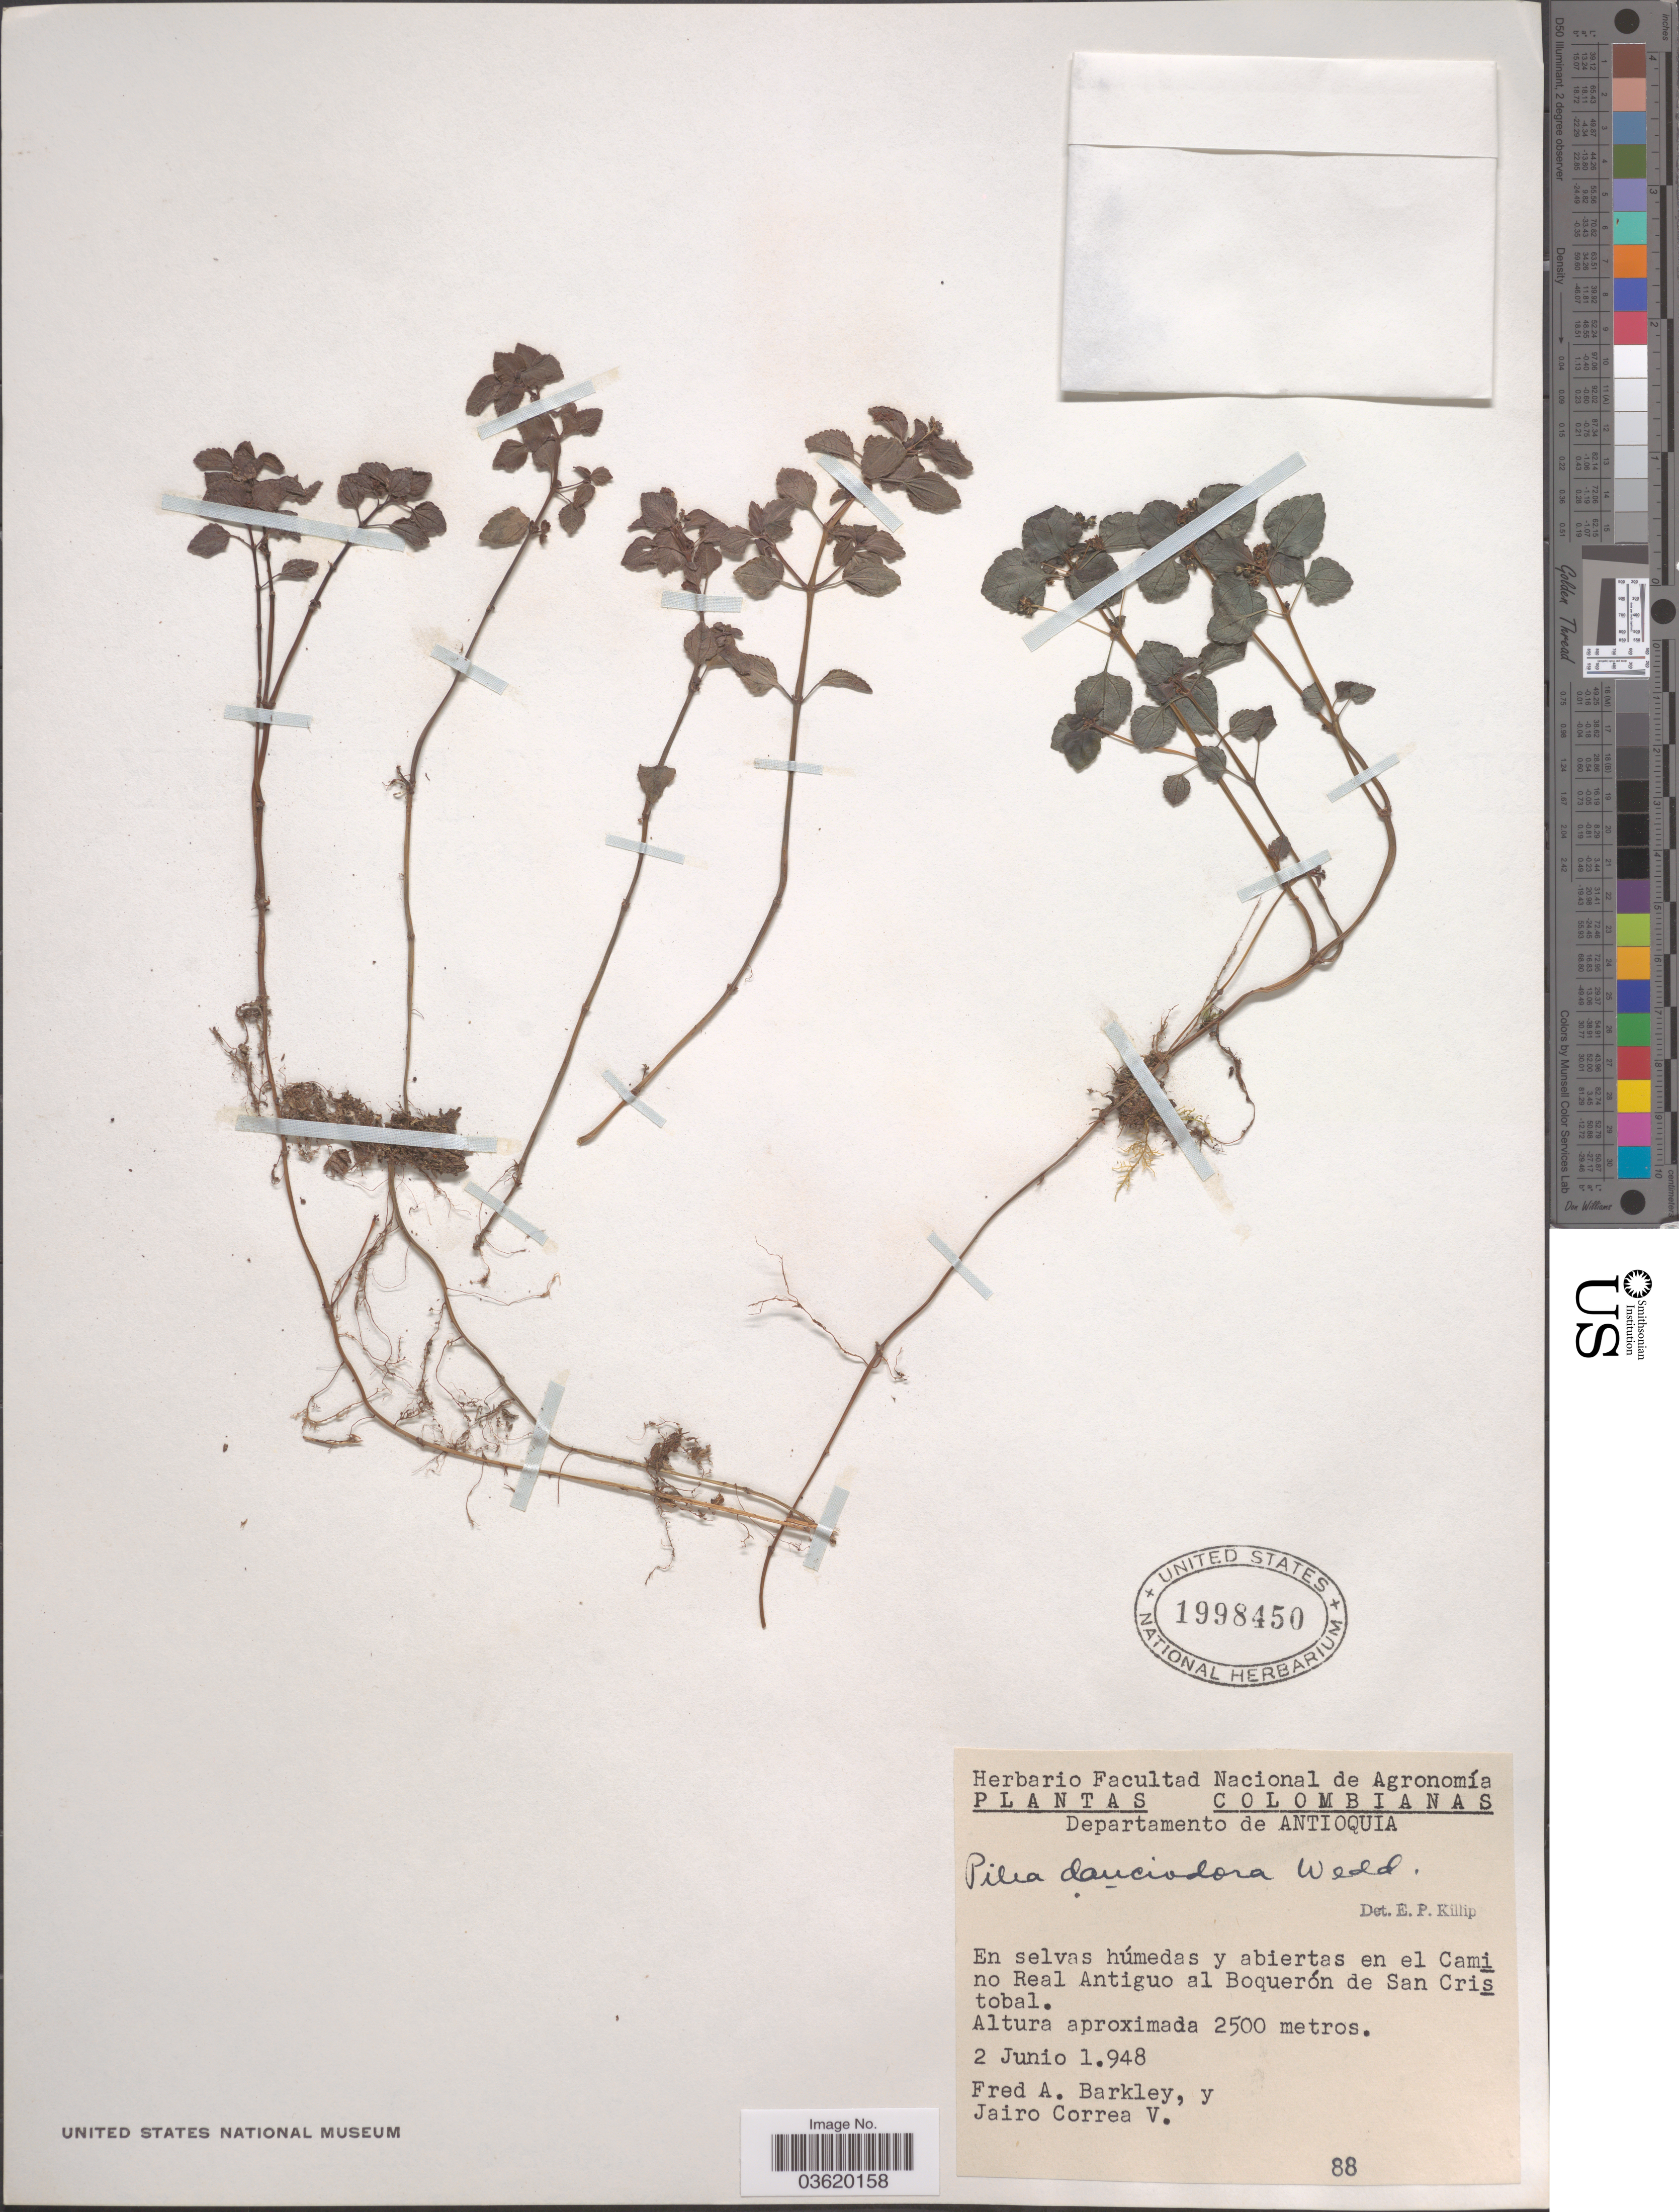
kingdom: Plantae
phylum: Tracheophyta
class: Magnoliopsida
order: Rosales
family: Urticaceae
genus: Pilea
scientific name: Pilea dauciodora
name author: Pav. ex Wedd.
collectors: F. A. Barkley & J. Correa V.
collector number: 88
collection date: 1948-06-02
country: Colombia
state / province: Antioquia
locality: Departamento de Antioquia. En selvas húmedas y abiertas en el Camino Real Antiguo al Boquerón de San Cristobal.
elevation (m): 2500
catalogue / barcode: US 1998450